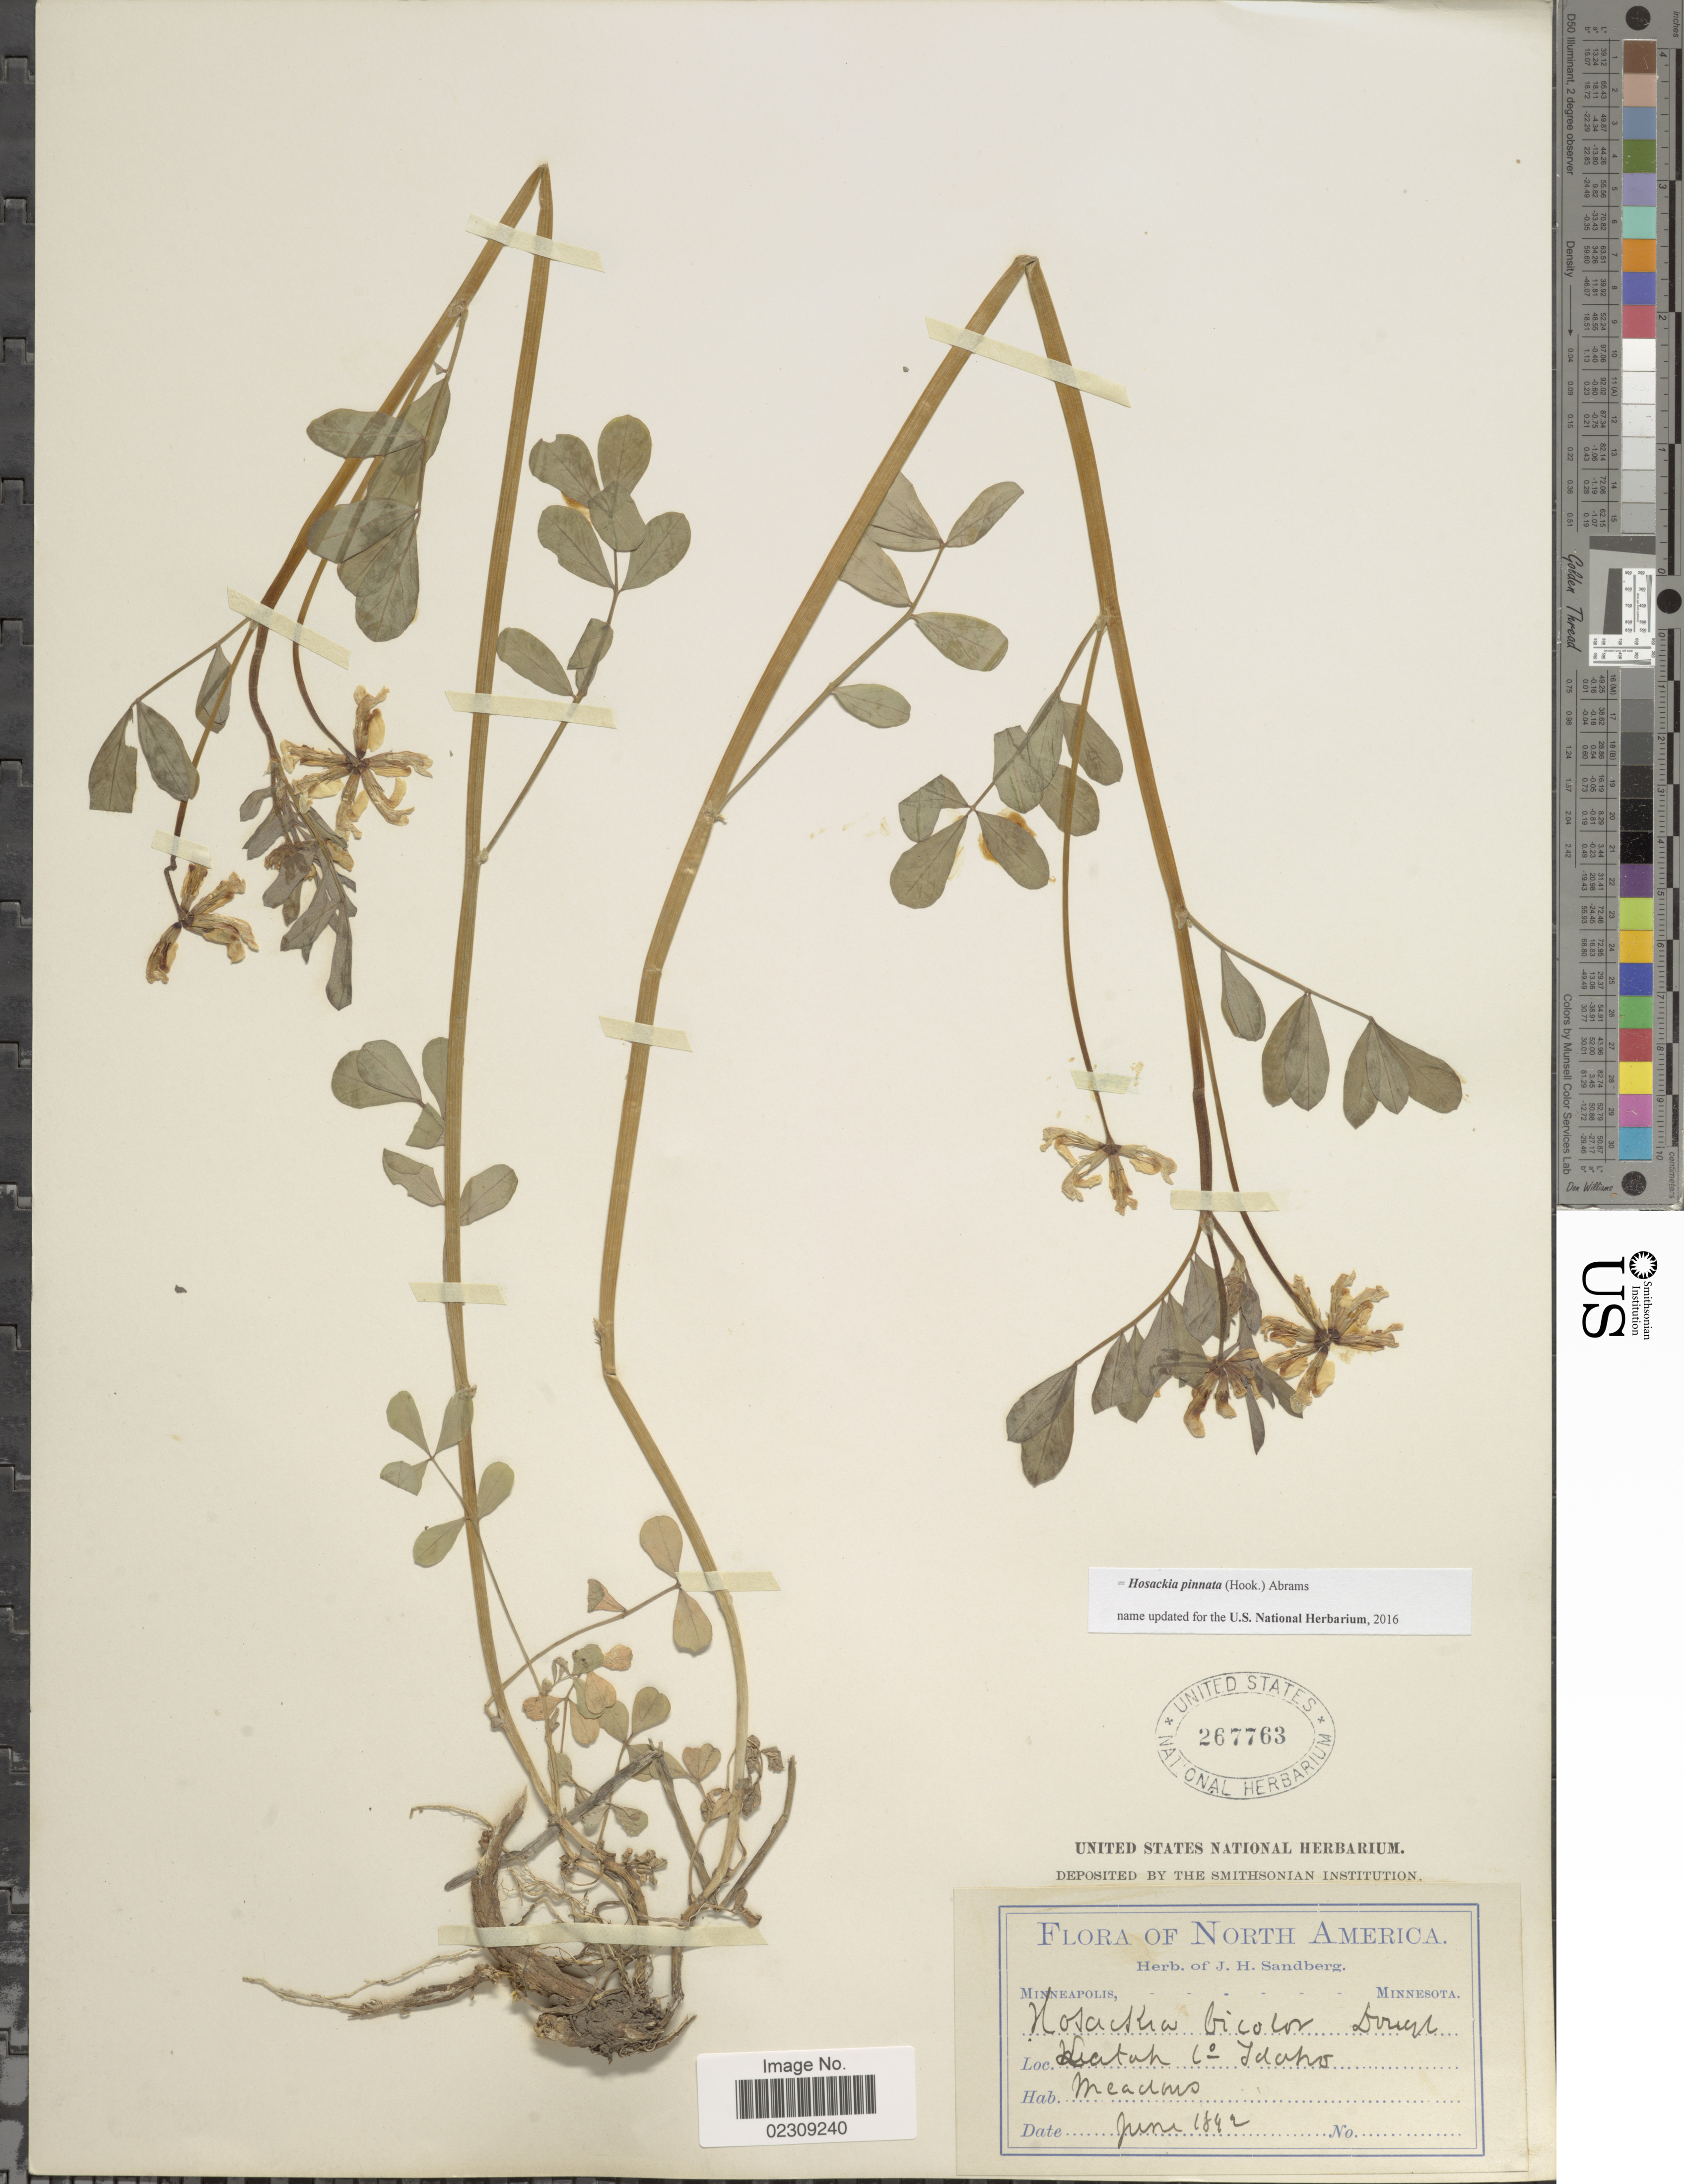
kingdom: Plantae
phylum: Tracheophyta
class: Magnoliopsida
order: Fabales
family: Fabaceae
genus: Hosackia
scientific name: Hosackia pinnata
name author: (Hook.) Abrams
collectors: ex. herb. J. H. Sandberg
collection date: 1842-06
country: United States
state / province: Idaho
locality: Minneapolis, Minnesota, Latah Co Idaho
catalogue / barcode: US 267763